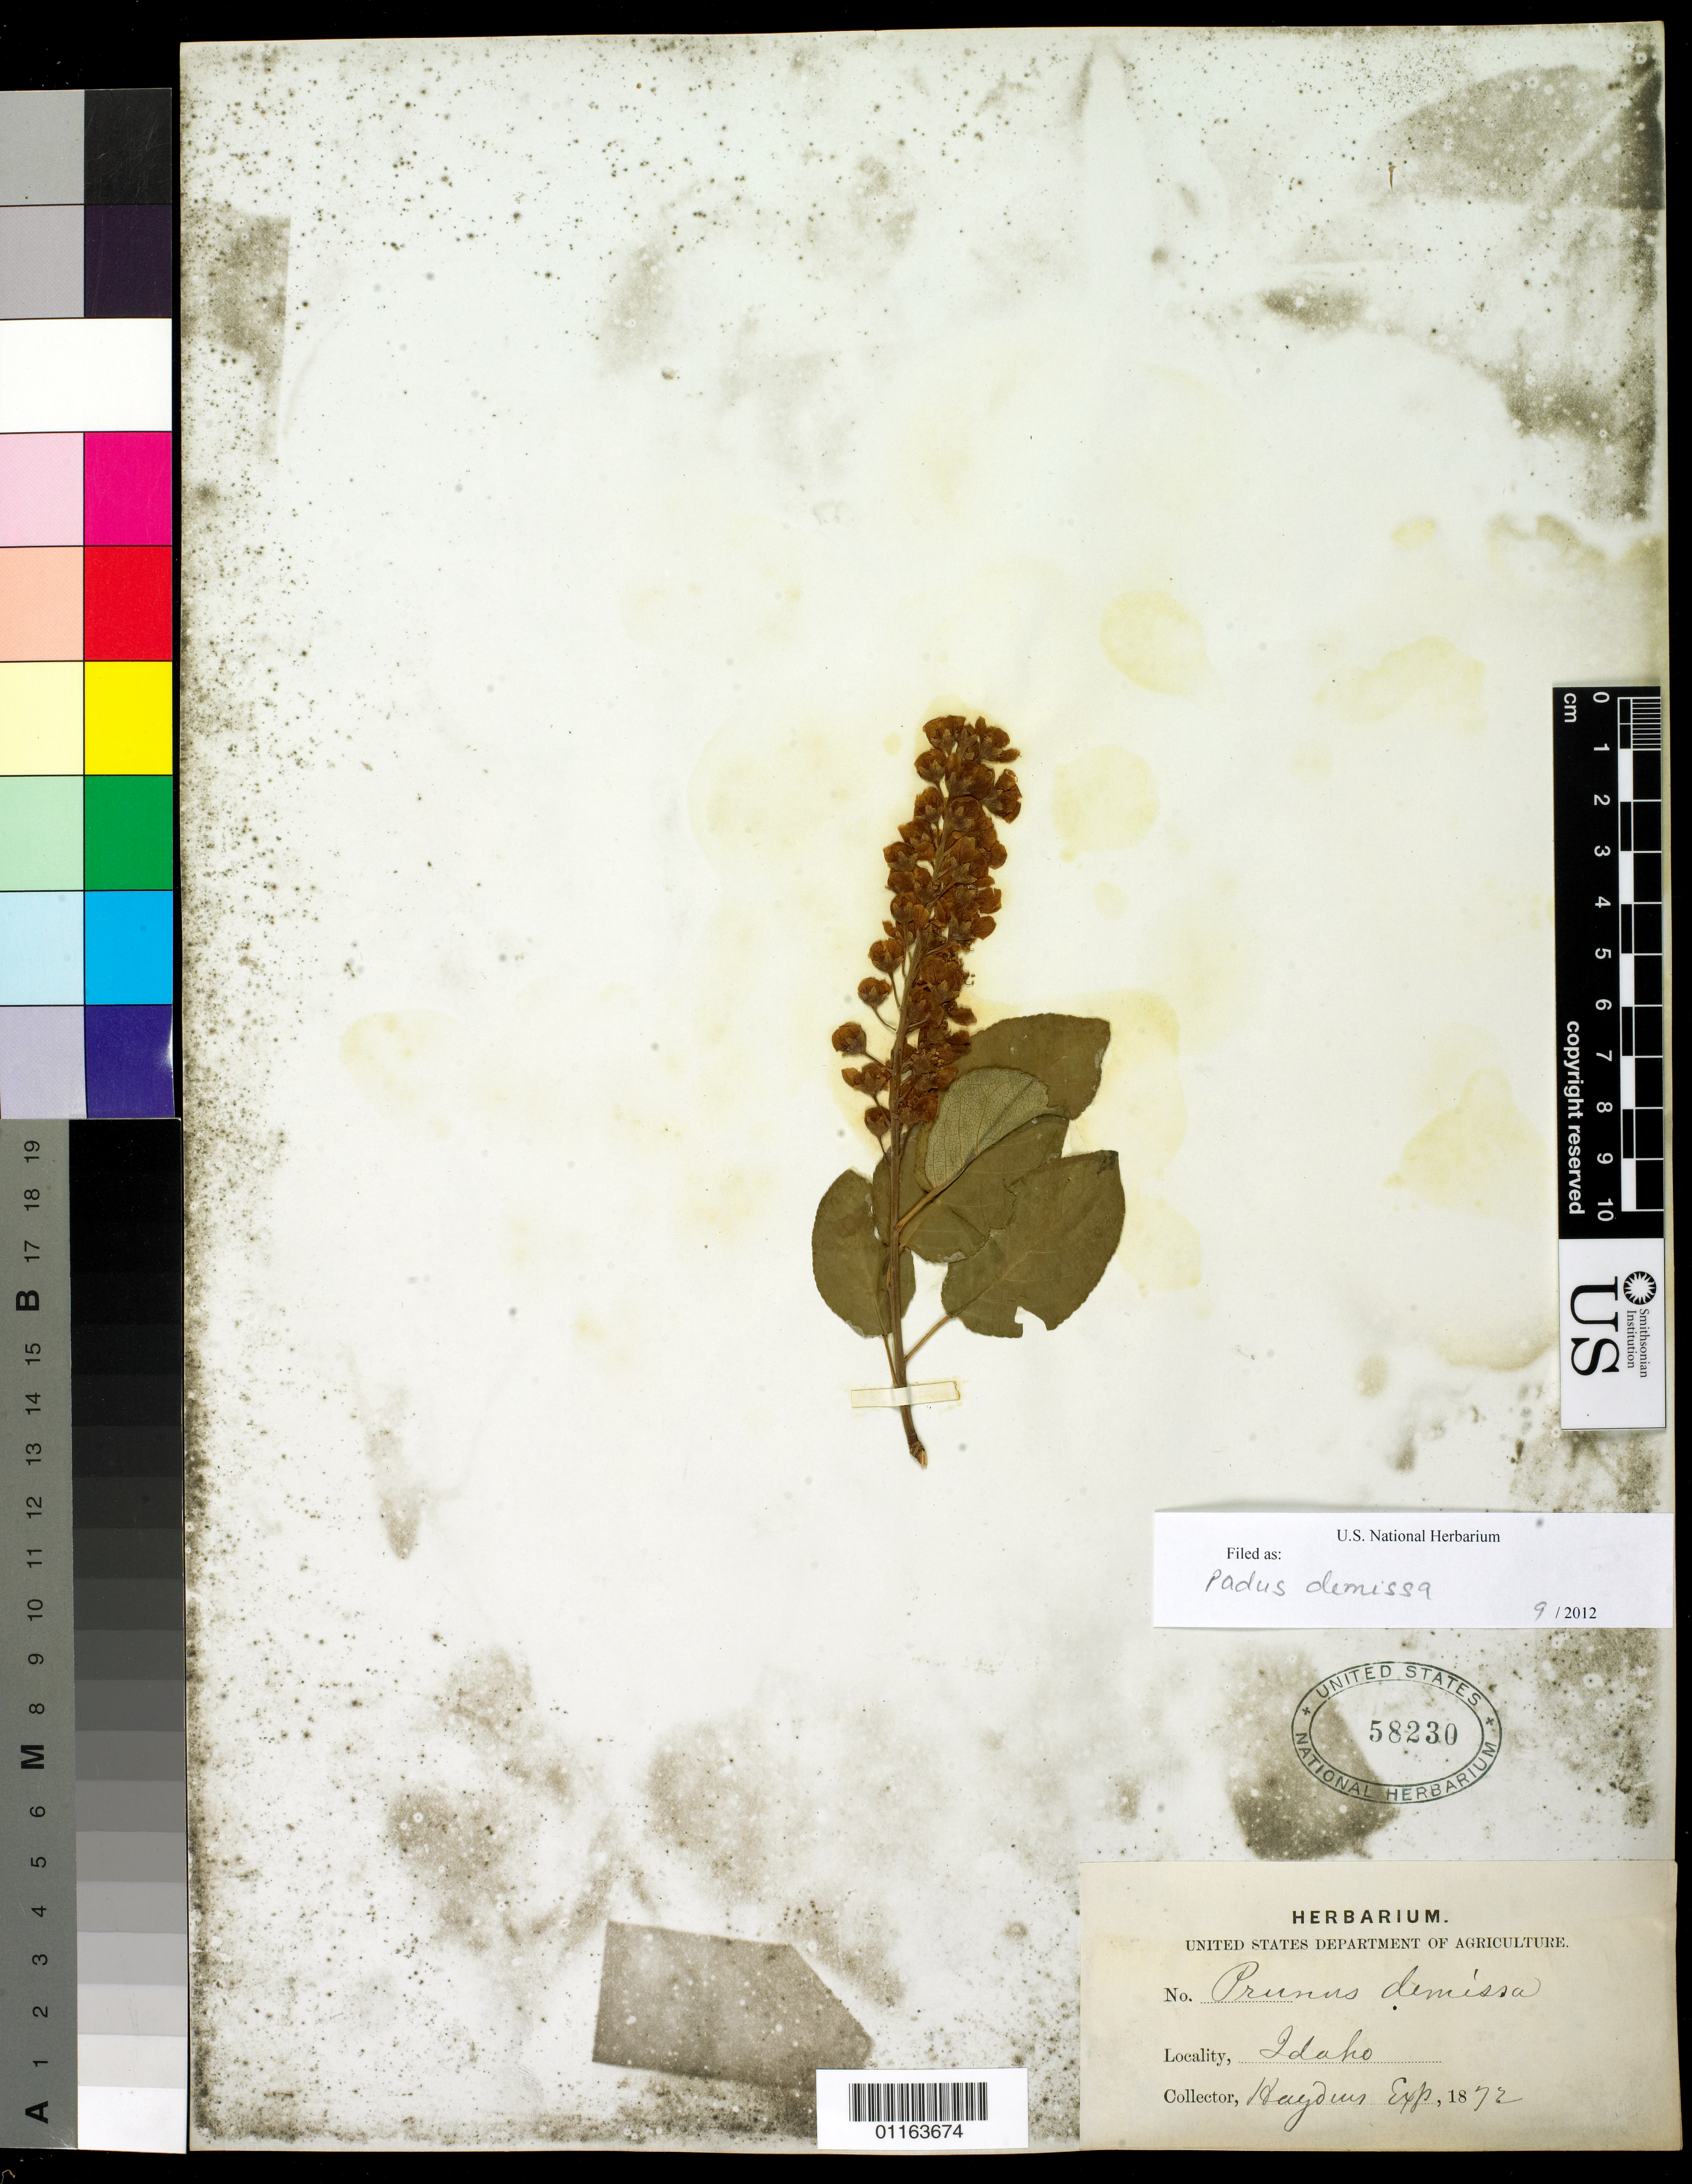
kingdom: Plantae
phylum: Tracheophyta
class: Magnoliopsida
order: Rosales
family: Rosaceae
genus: Prunus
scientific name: Prunus virginiana var. demissa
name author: (Nutt.) Torr.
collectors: Hayden's Exped.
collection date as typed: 1872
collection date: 1872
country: United States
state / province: Idaho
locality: Madison Lake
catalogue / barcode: US 58230